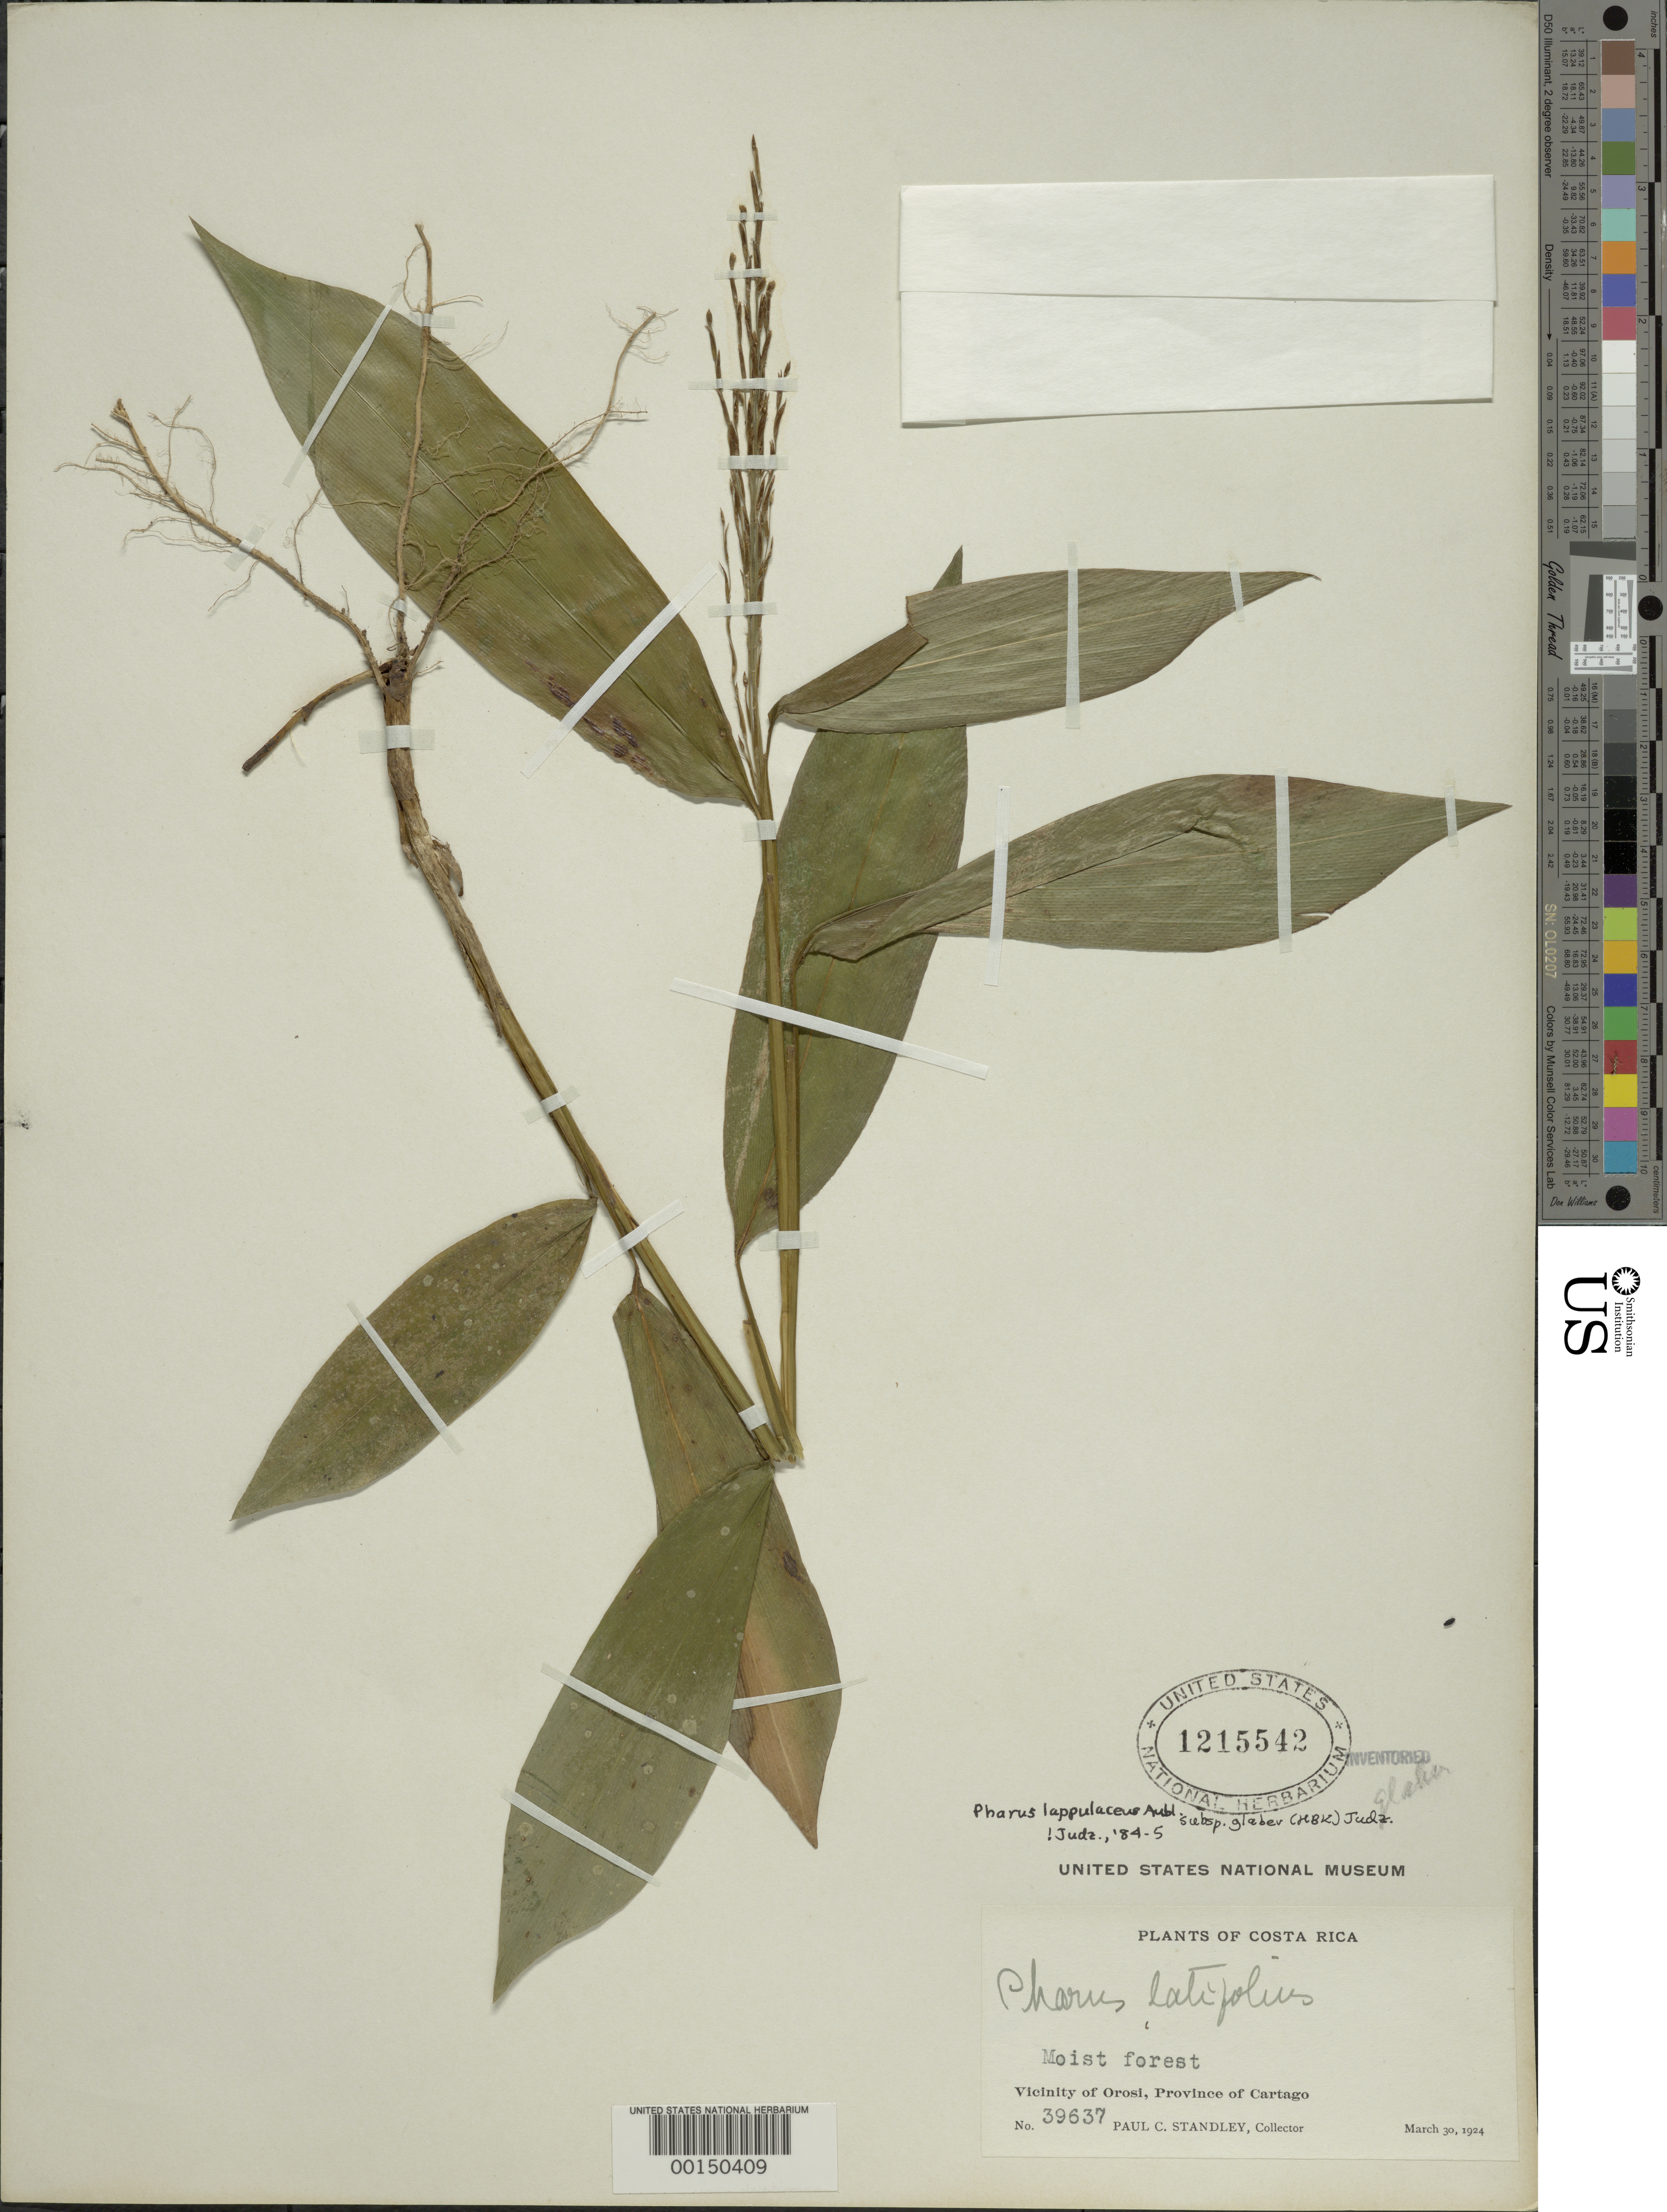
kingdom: Plantae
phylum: Tracheophyta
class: Liliopsida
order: Poales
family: Poaceae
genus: Pharus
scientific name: Pharus lappulaceus subsp. glaber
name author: (Kunth) Judz.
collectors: P. C. Standley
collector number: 39637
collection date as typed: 30 Mar 1924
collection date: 1924-03-30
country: Costa Rica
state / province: Cartago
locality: Orosi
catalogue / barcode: US 1215542